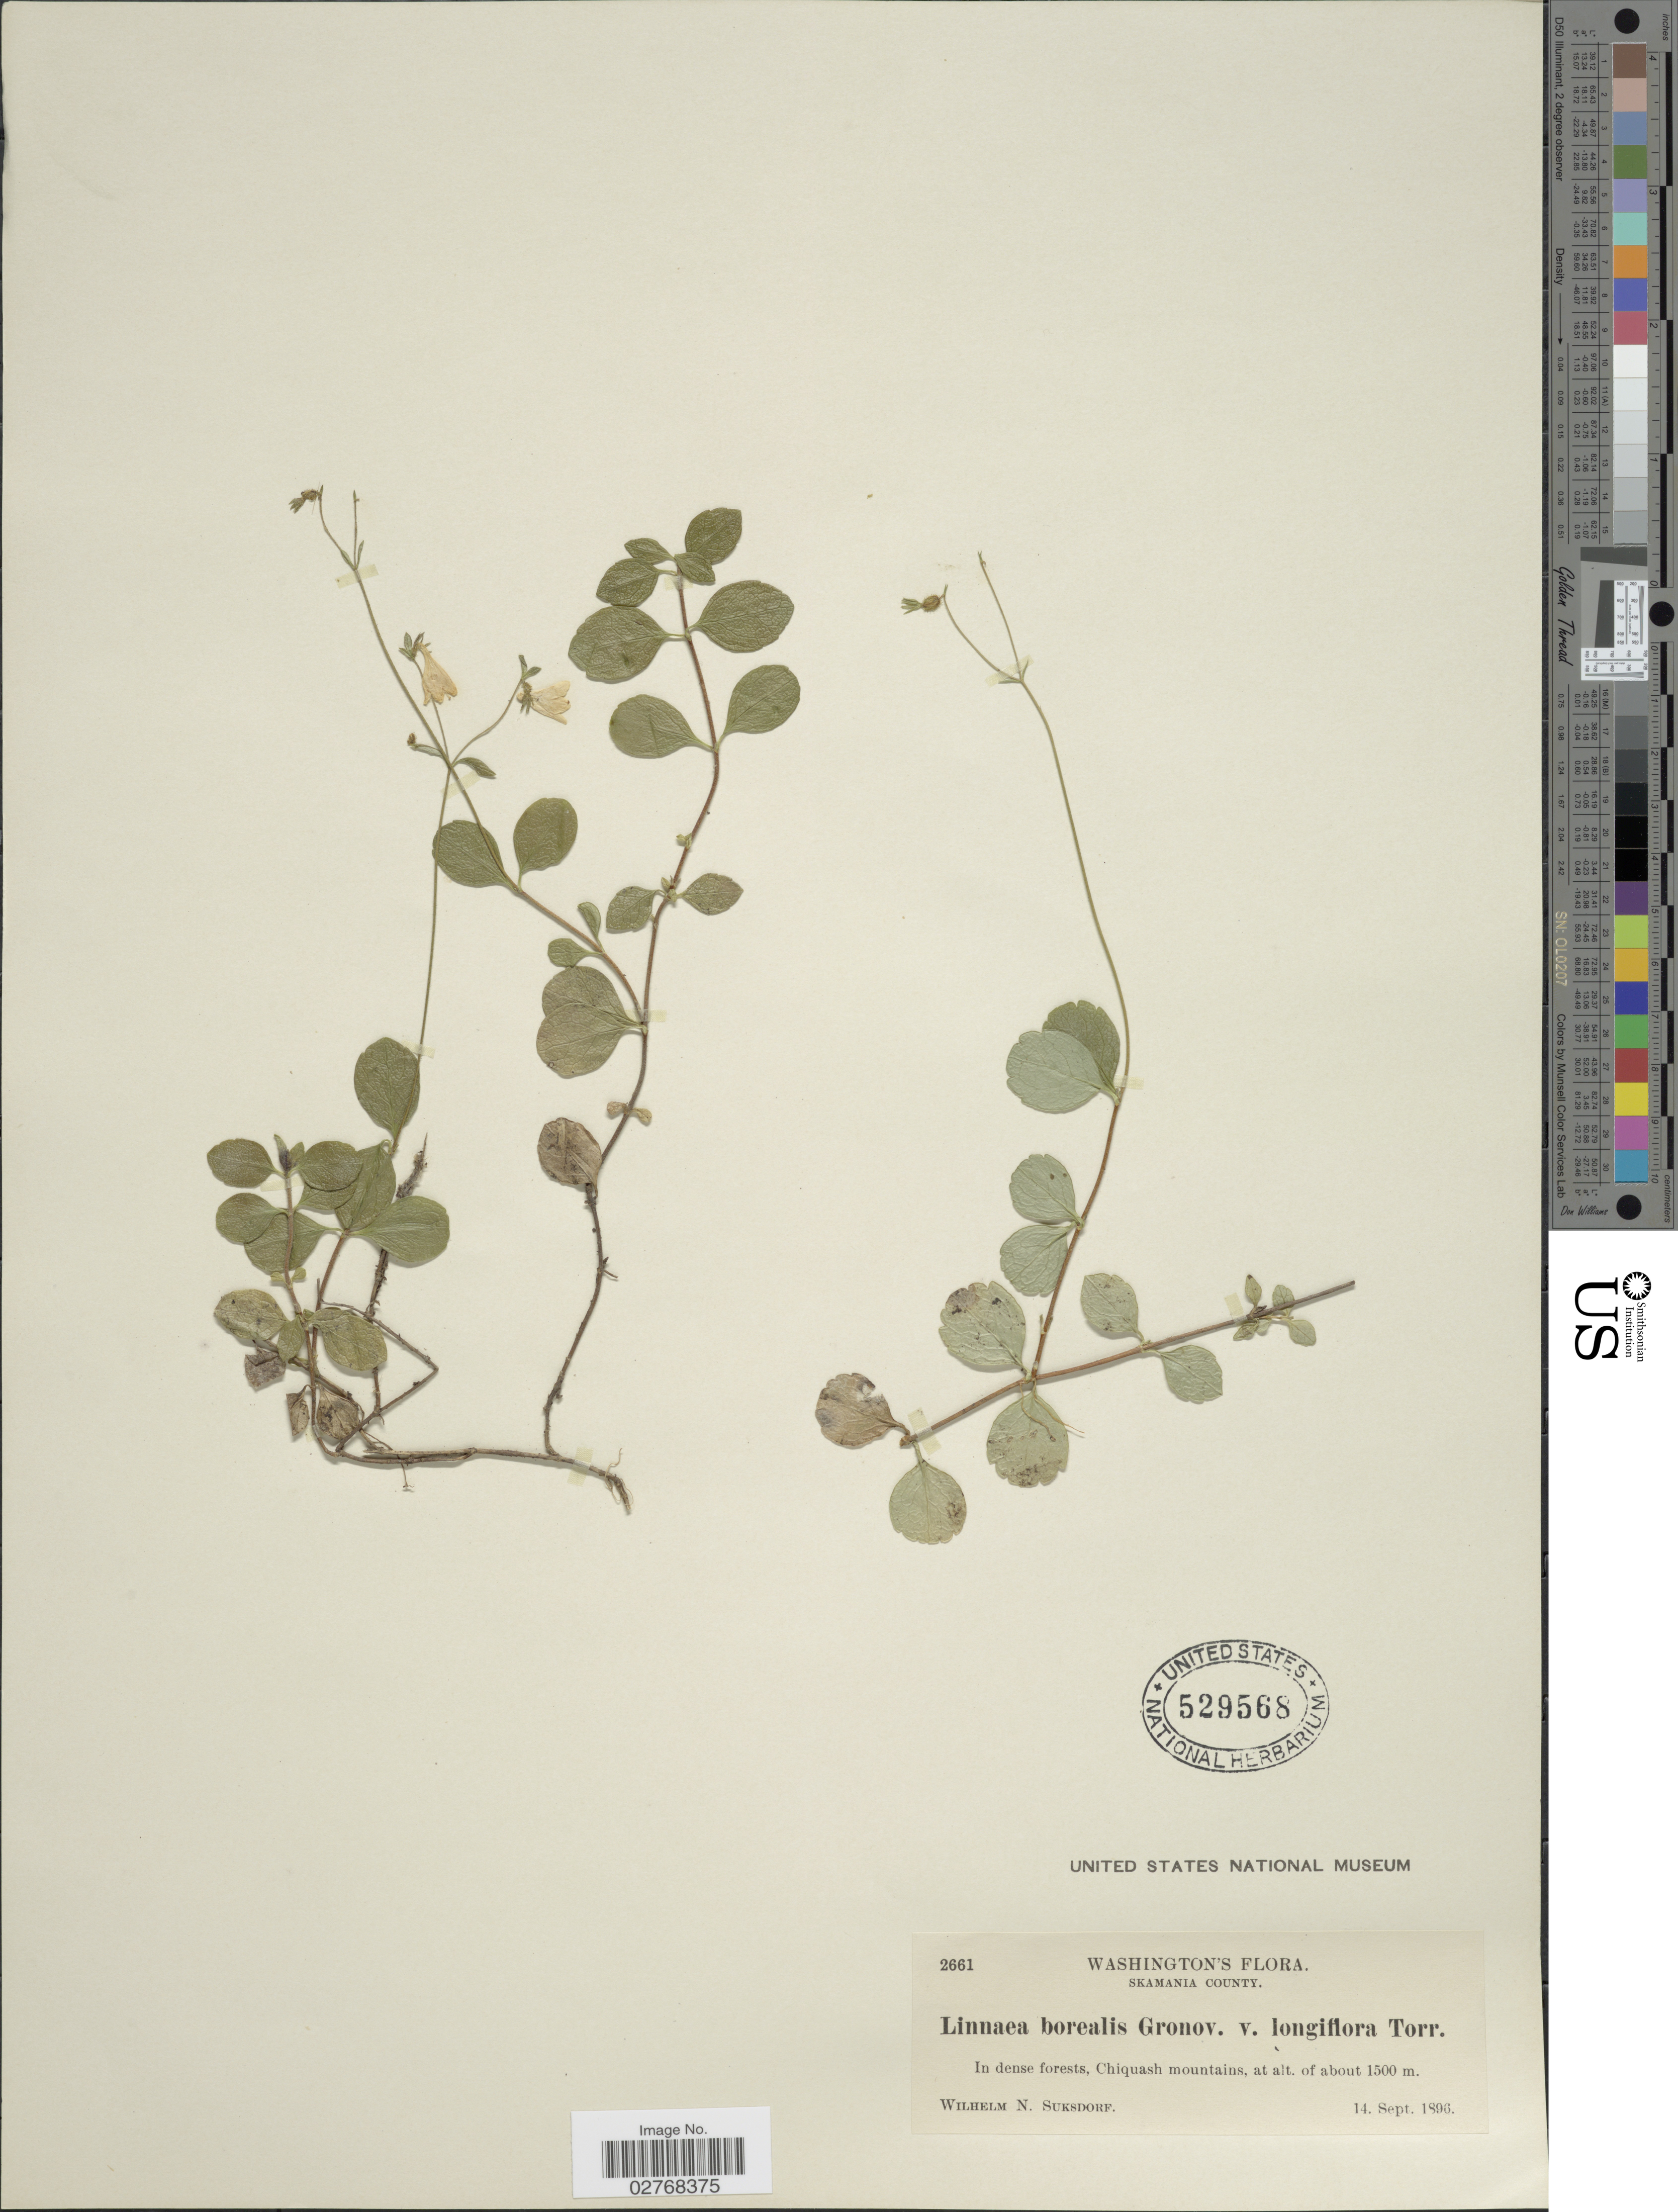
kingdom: Plantae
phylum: Tracheophyta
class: Magnoliopsida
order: Dipsacales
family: Caprifoliaceae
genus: Linnaea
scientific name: Linnaea borealis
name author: L.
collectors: W. N. Suksdorf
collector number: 2661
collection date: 1896-09-14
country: United States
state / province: Washington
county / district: Skamania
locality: Skamania County. In dense forest, Chiquash mountains.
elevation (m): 1500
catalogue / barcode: US 529568